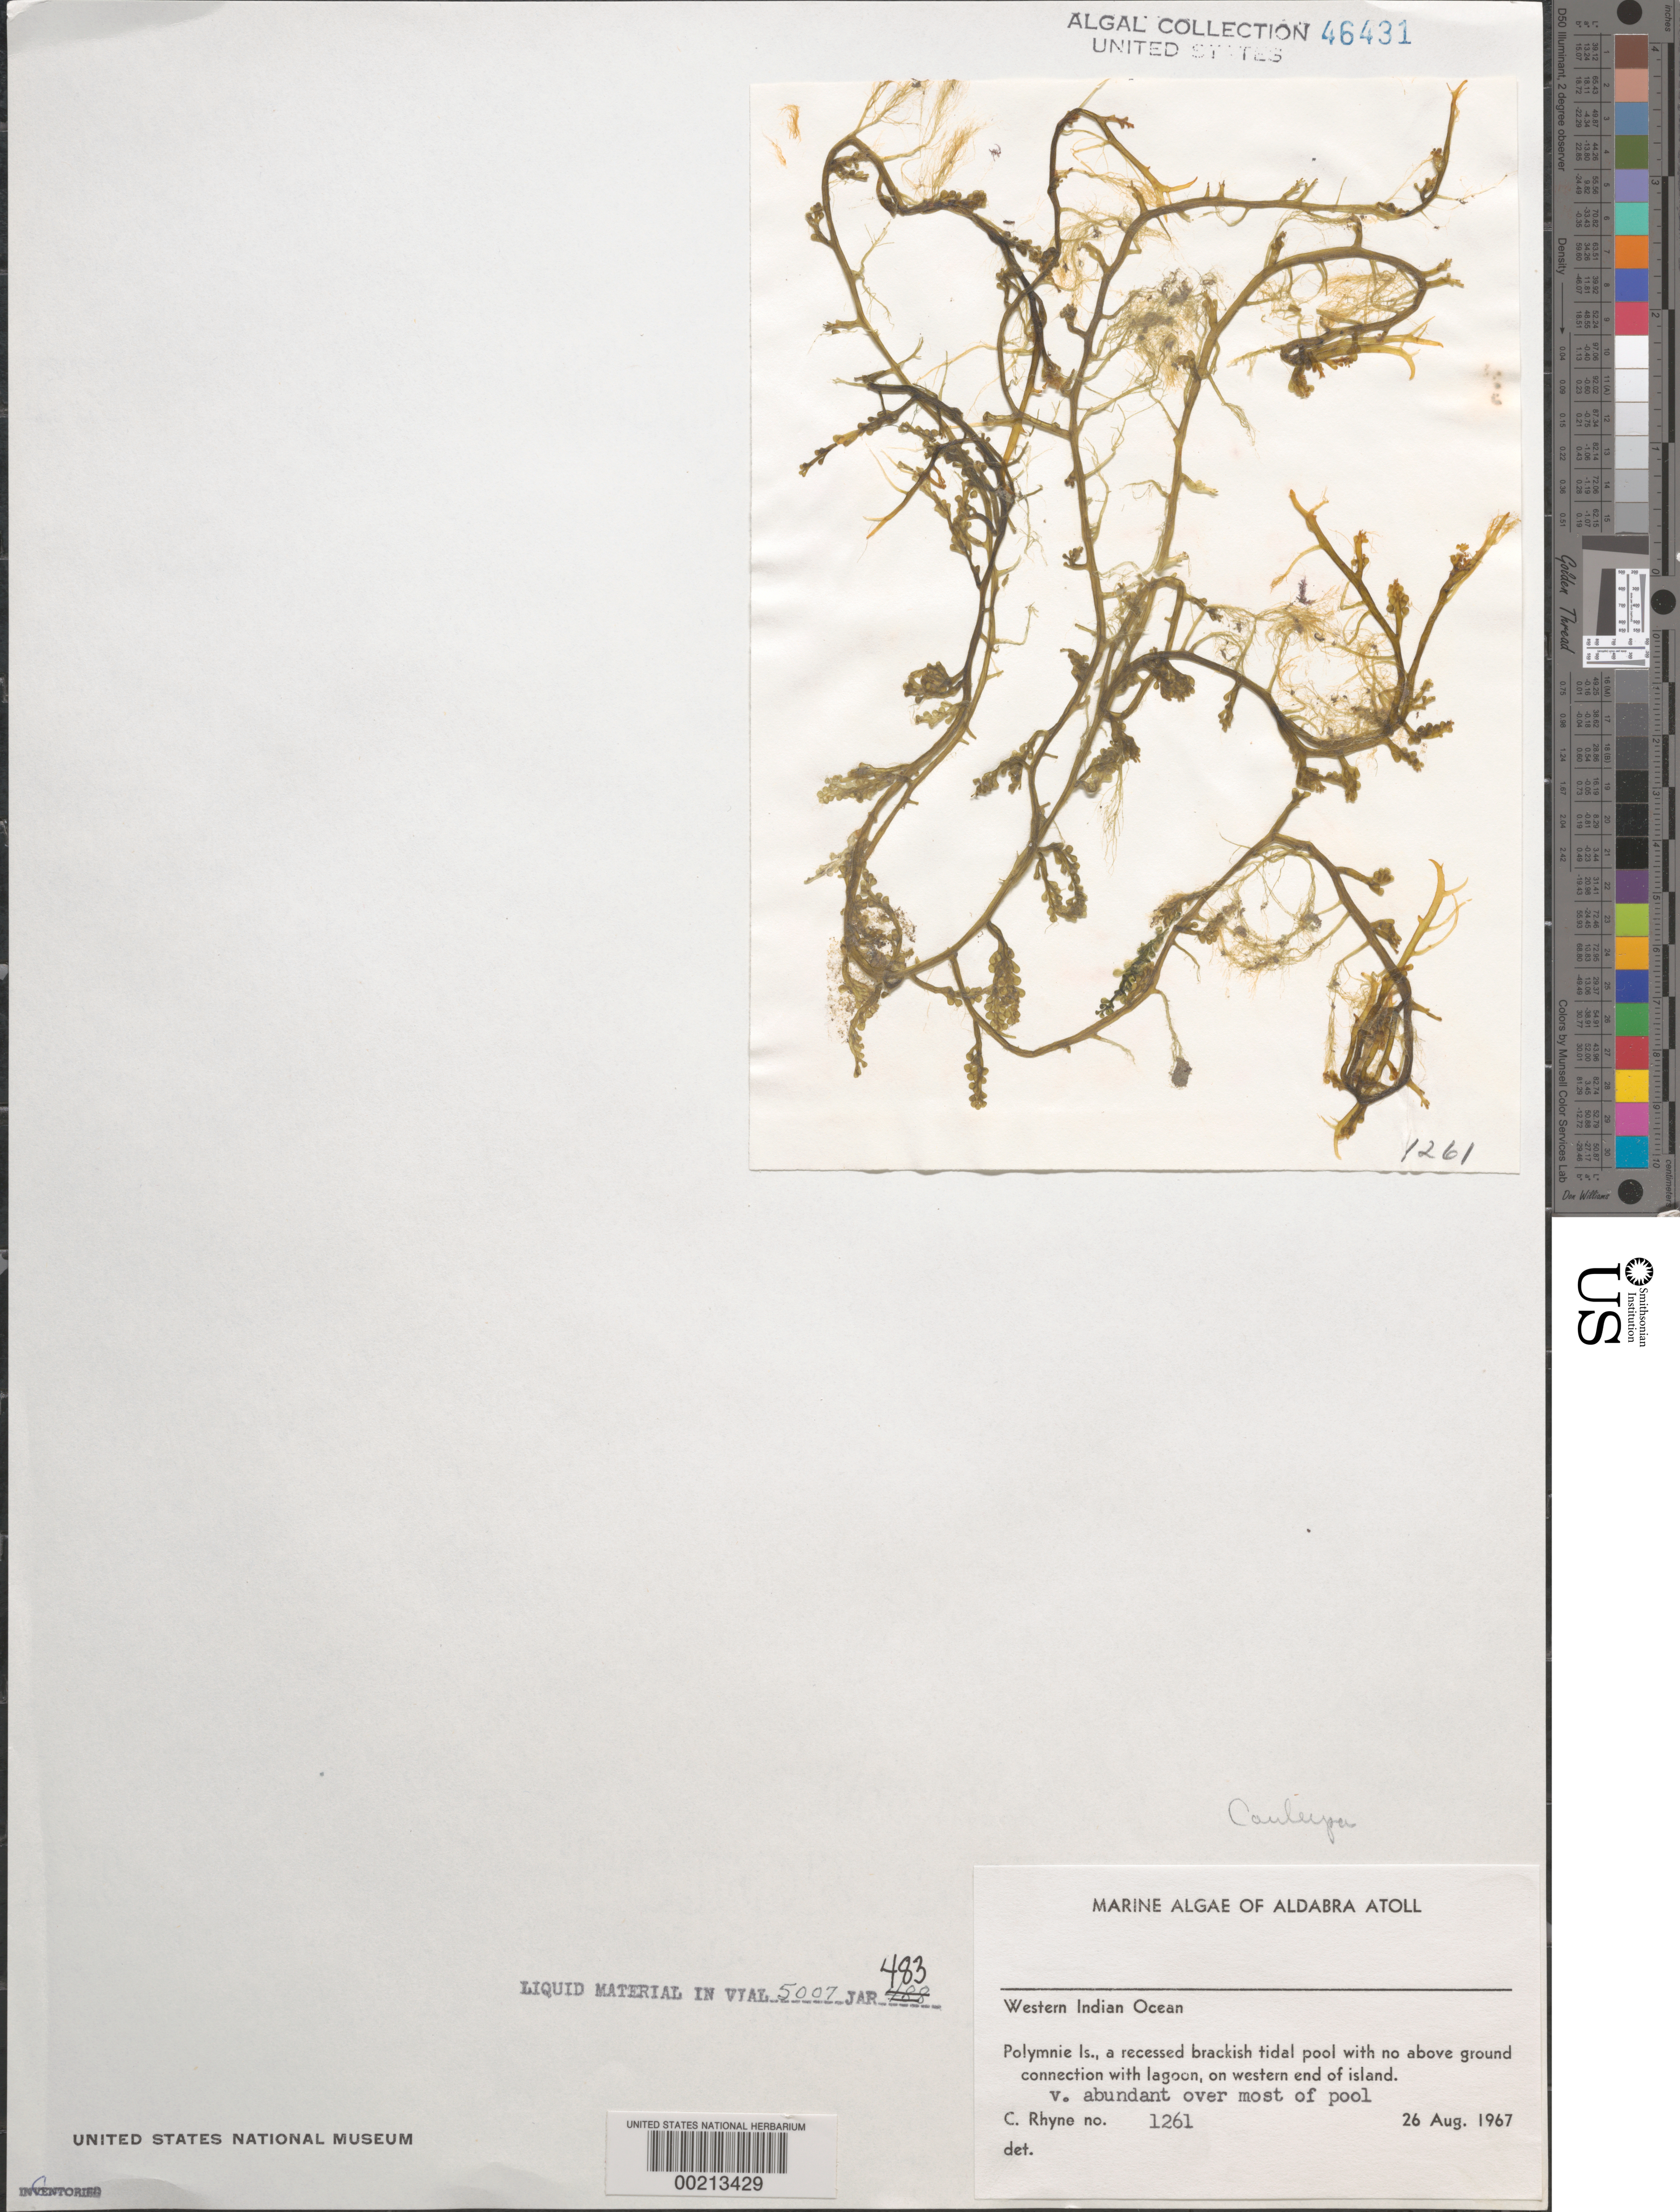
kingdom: Plantae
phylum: Chlorophyta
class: Ulvophyceae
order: Bryopsidales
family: Caulerpaceae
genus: Caulerpa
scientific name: Caulerpa sp.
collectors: C. Rhyne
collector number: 1261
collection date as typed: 26 Aug 1967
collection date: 1967-08-26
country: Seychelles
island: Aldabra Atoll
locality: Polymnie Islet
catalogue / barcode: US 46431